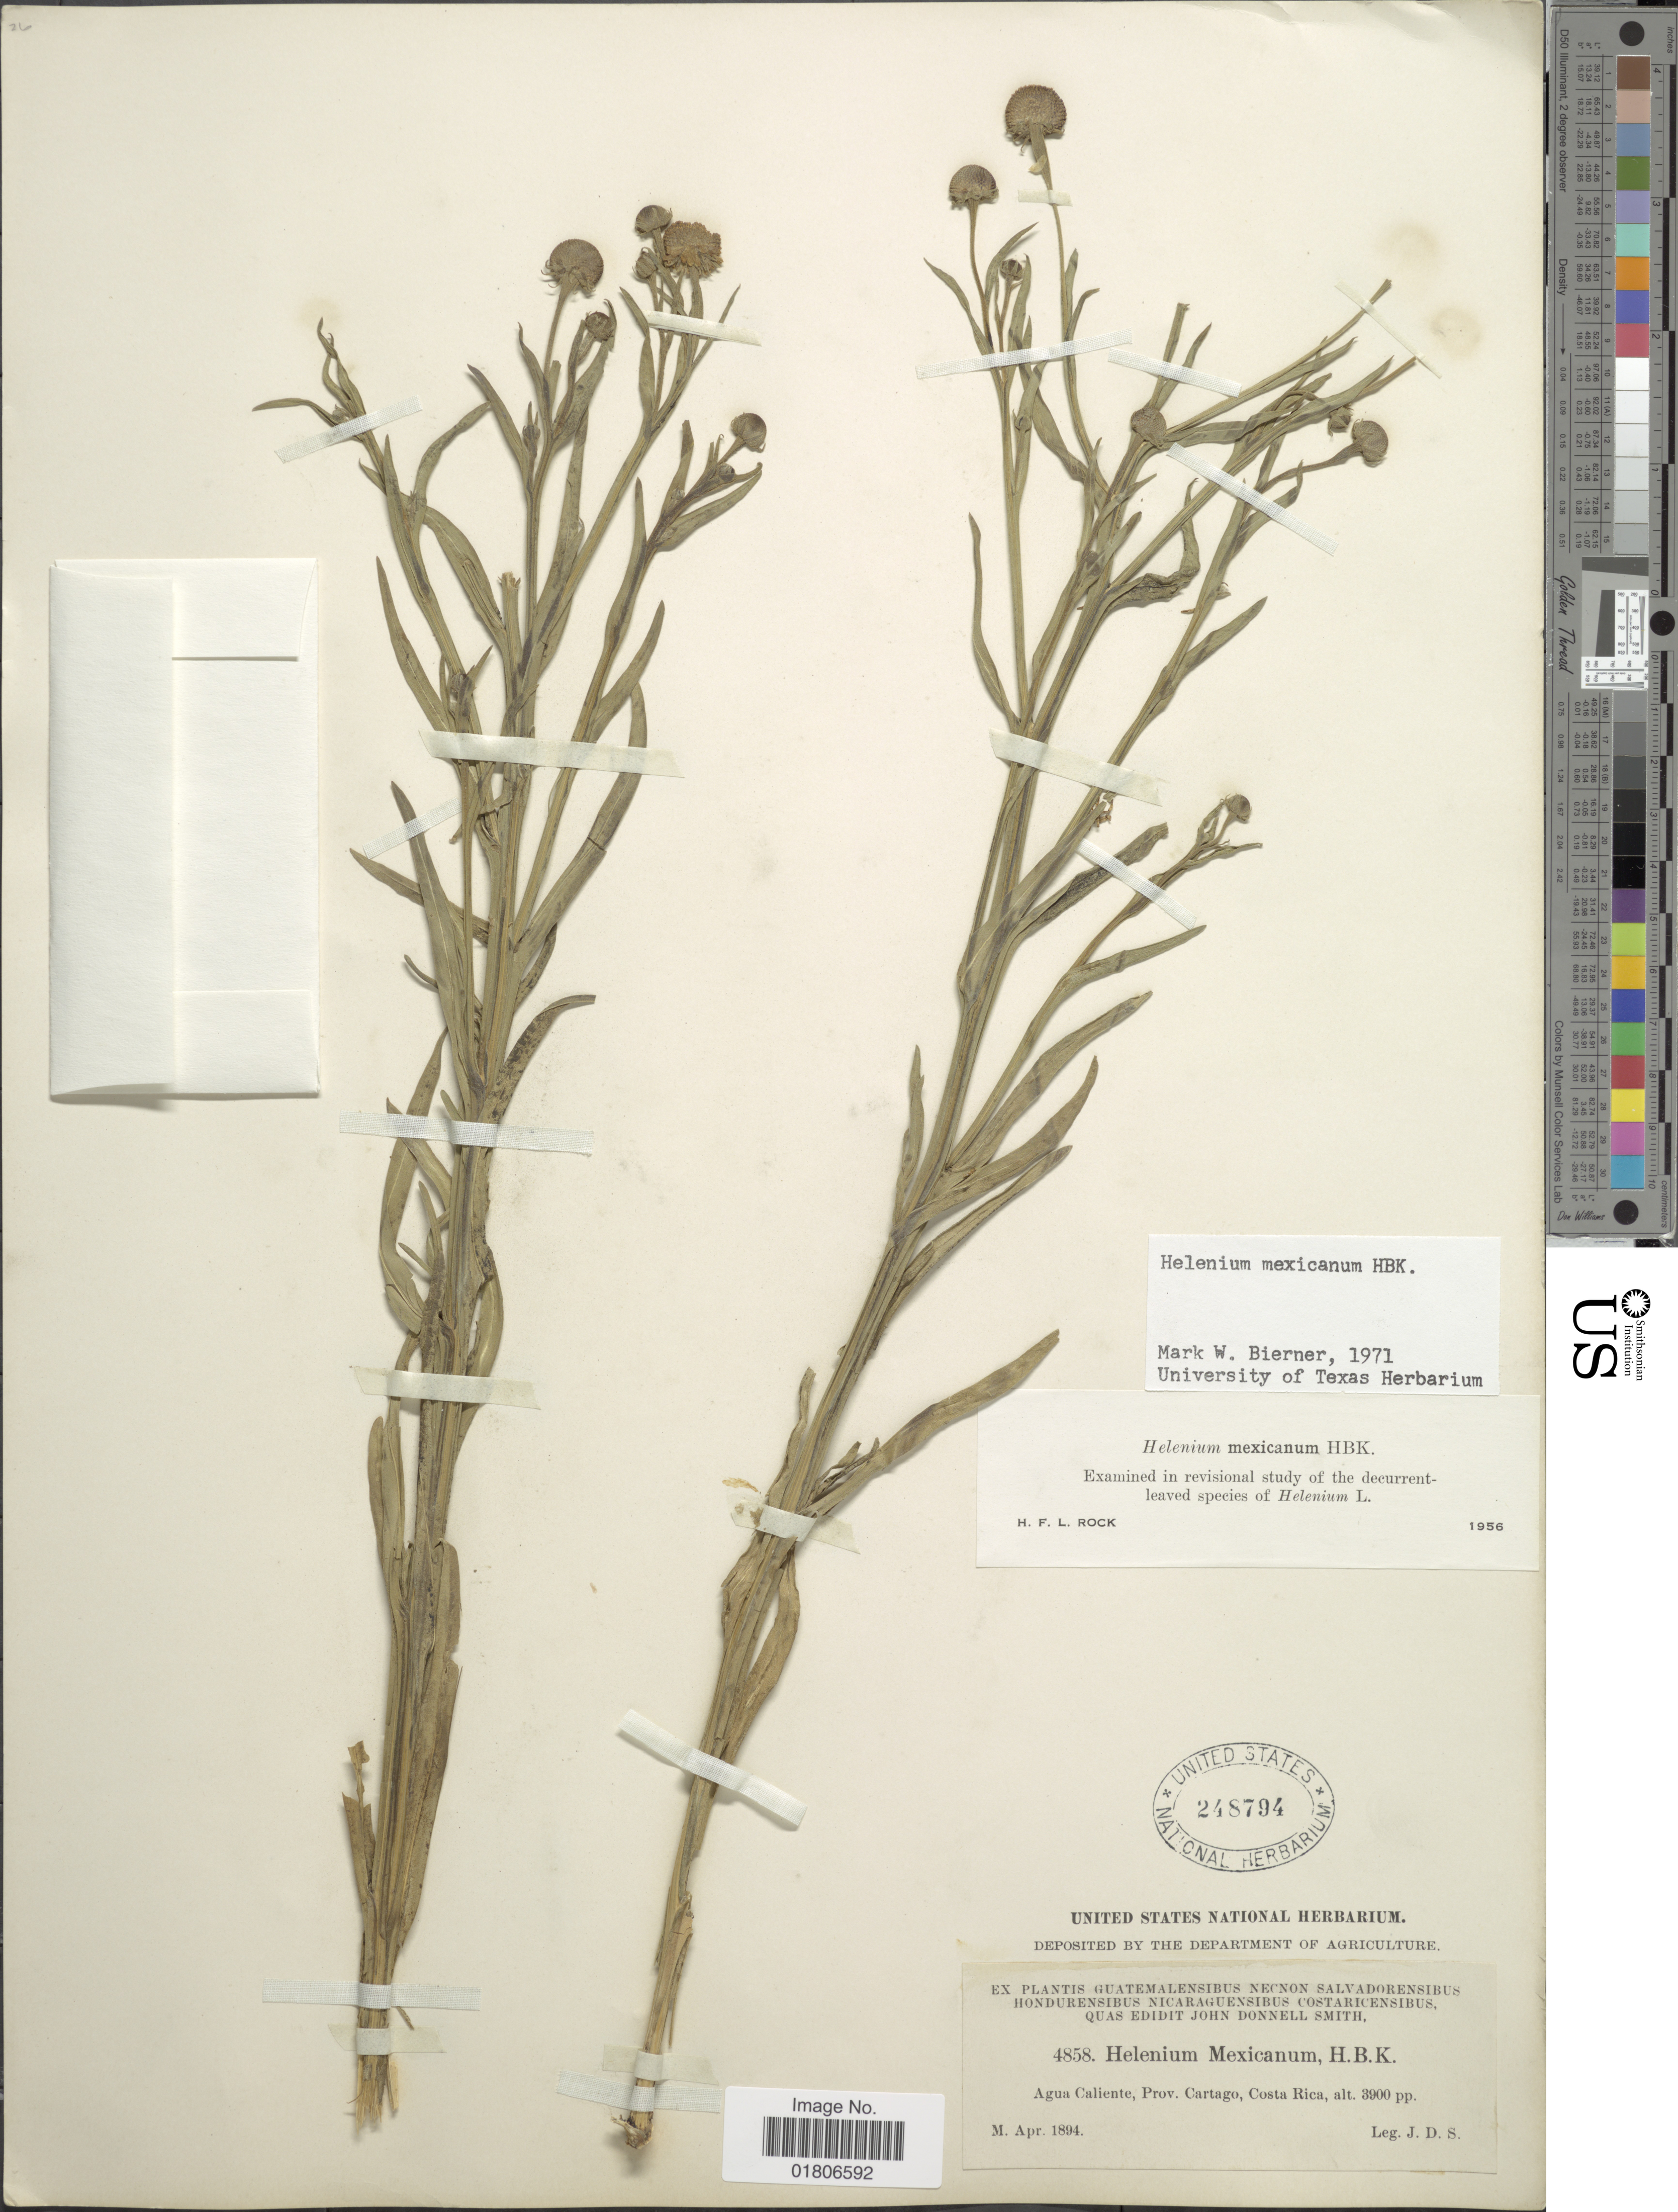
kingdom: Plantae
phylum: Tracheophyta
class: Magnoliopsida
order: Asterales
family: Asteraceae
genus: Helenium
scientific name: Helenium mexicanum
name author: Kunth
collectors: J. Donnell Smith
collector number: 4858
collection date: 1894-04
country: Costa Rica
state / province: Cartago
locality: Agua Caliente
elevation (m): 1189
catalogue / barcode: US 248794